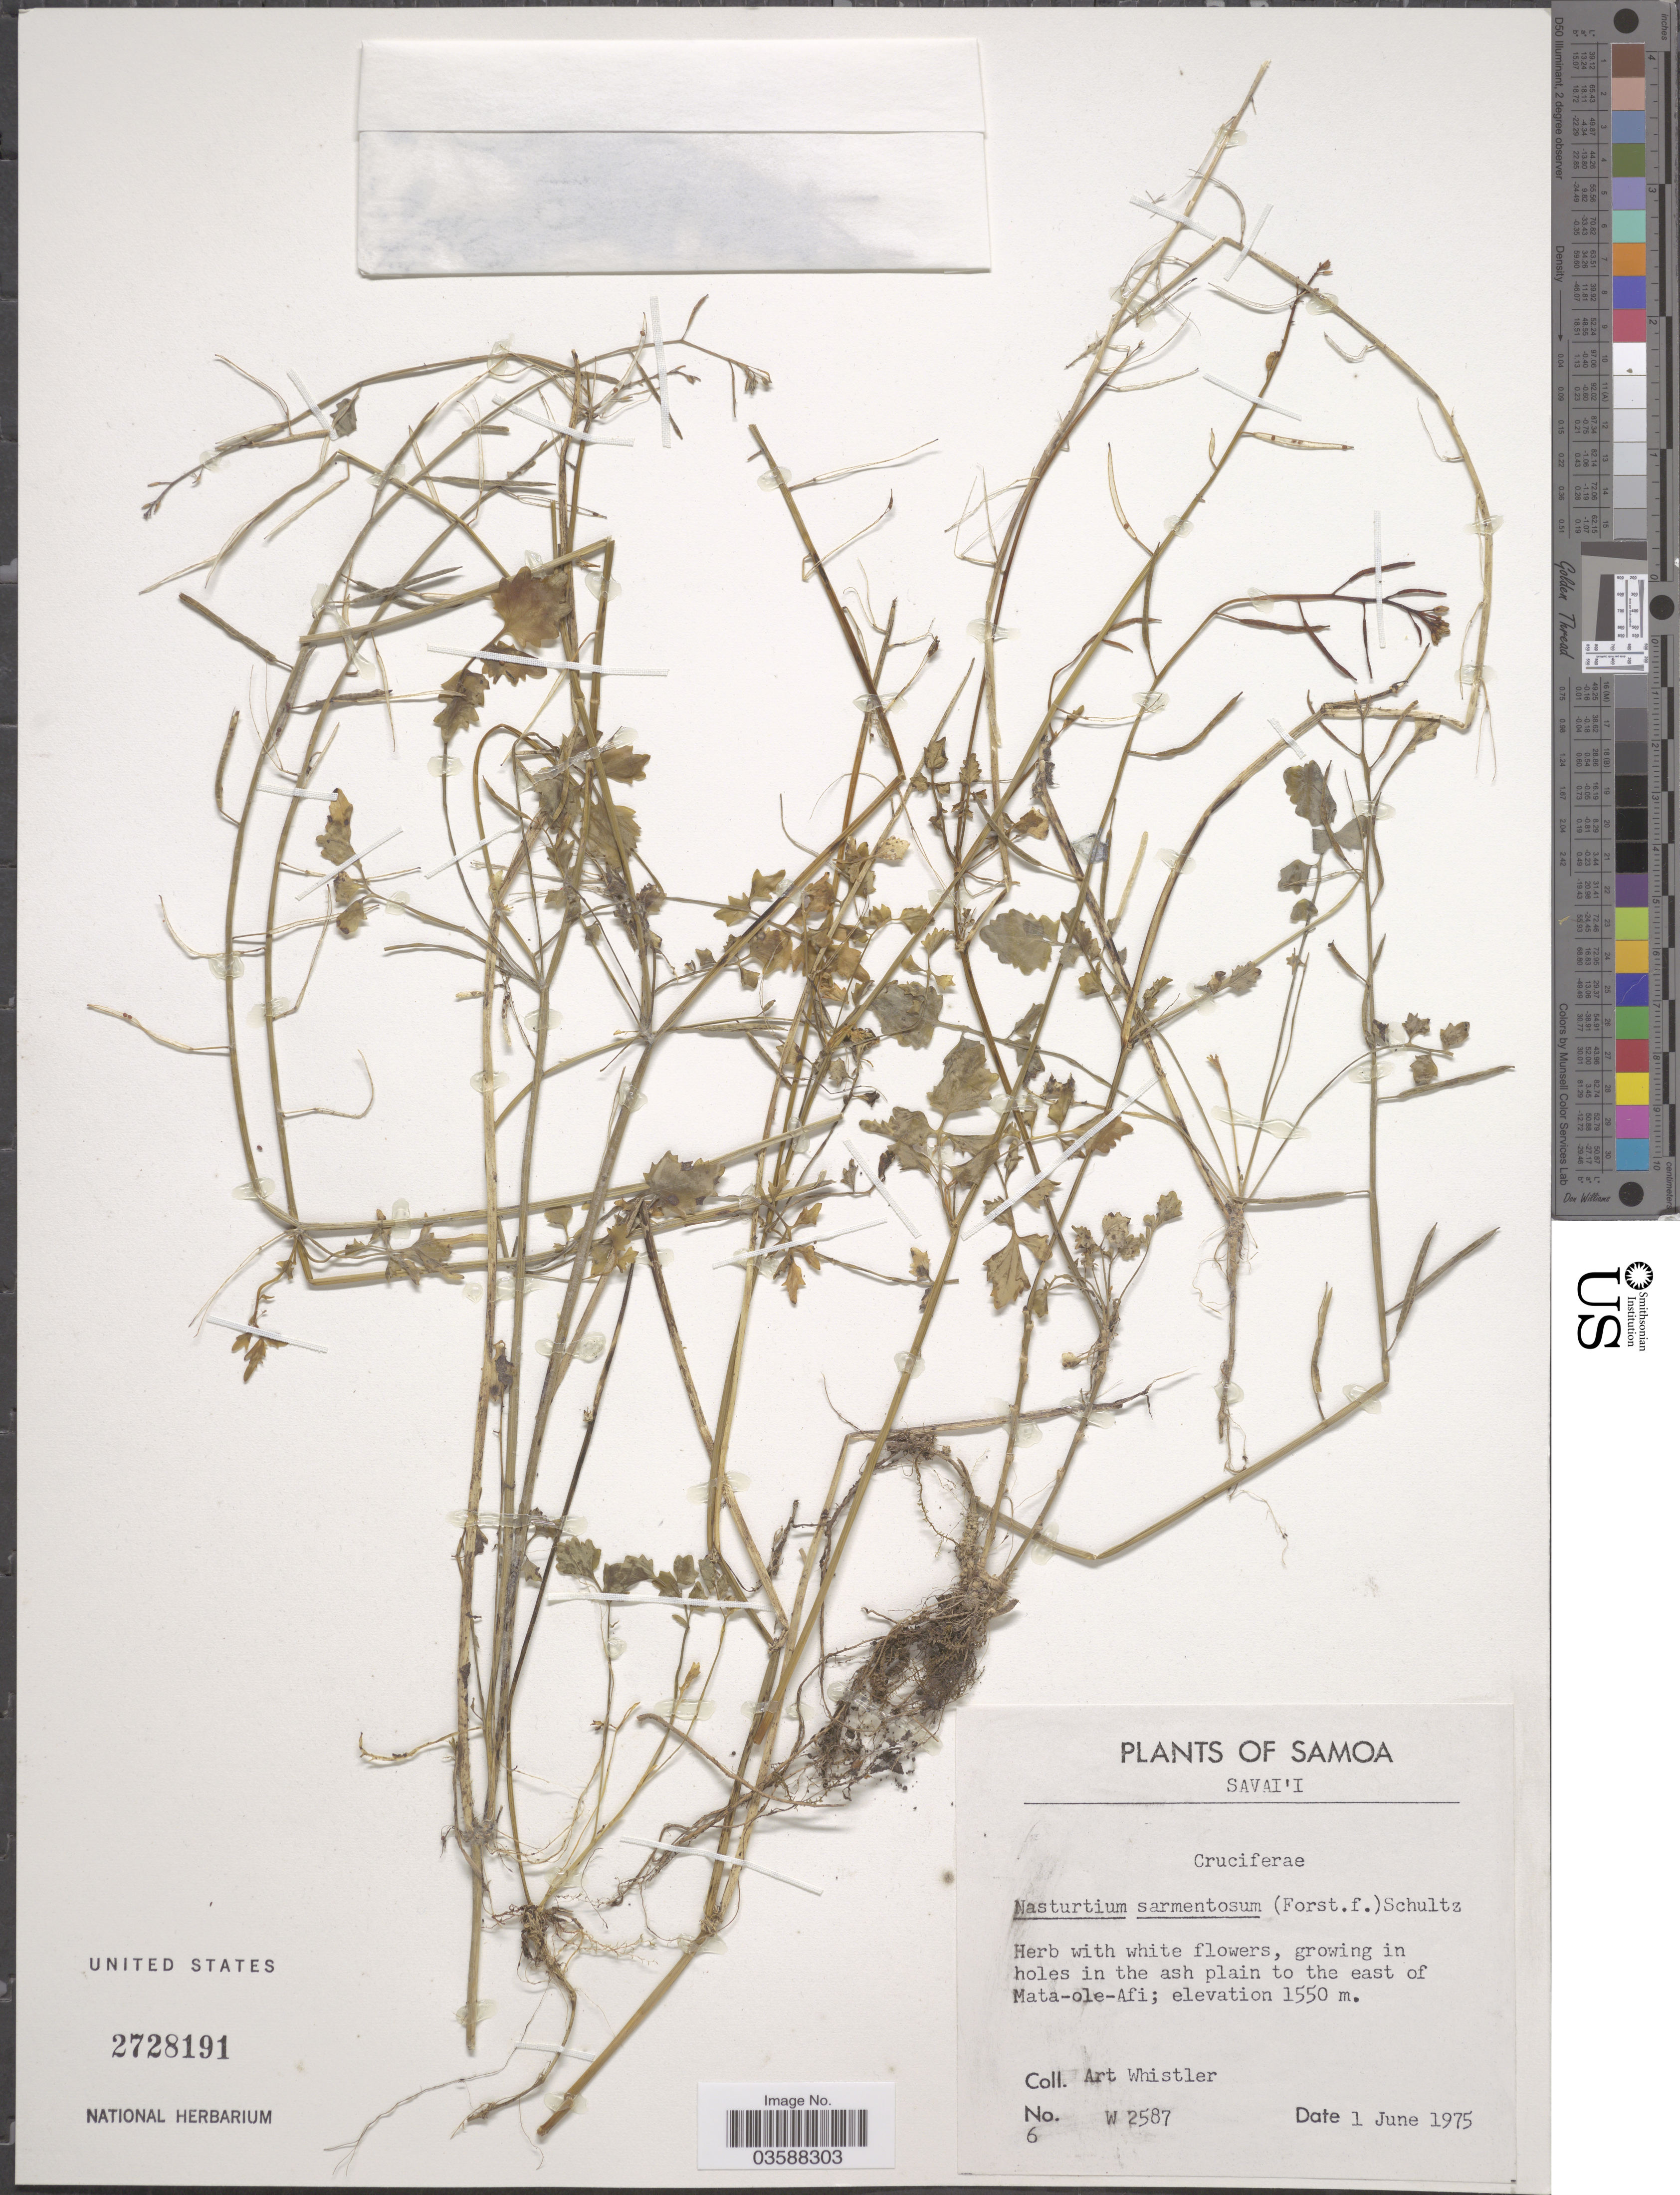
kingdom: Plantae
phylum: Tracheophyta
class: Magnoliopsida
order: Brassicales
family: Brassicaceae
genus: Rorippa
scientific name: Rorippa sarmentosa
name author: (Sol. ex G. Forst.) J.F. Macbr.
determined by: Strong, M. T., (US), Smithsonian Institution - National Museum of Natural History (UNITED STATES)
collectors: A. Whistler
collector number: W2587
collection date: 1975-06-01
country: Samoa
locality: Savai'i. In holes in the ash plain to the east of Mata-ole-Afi.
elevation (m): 1550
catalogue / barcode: US 2728191